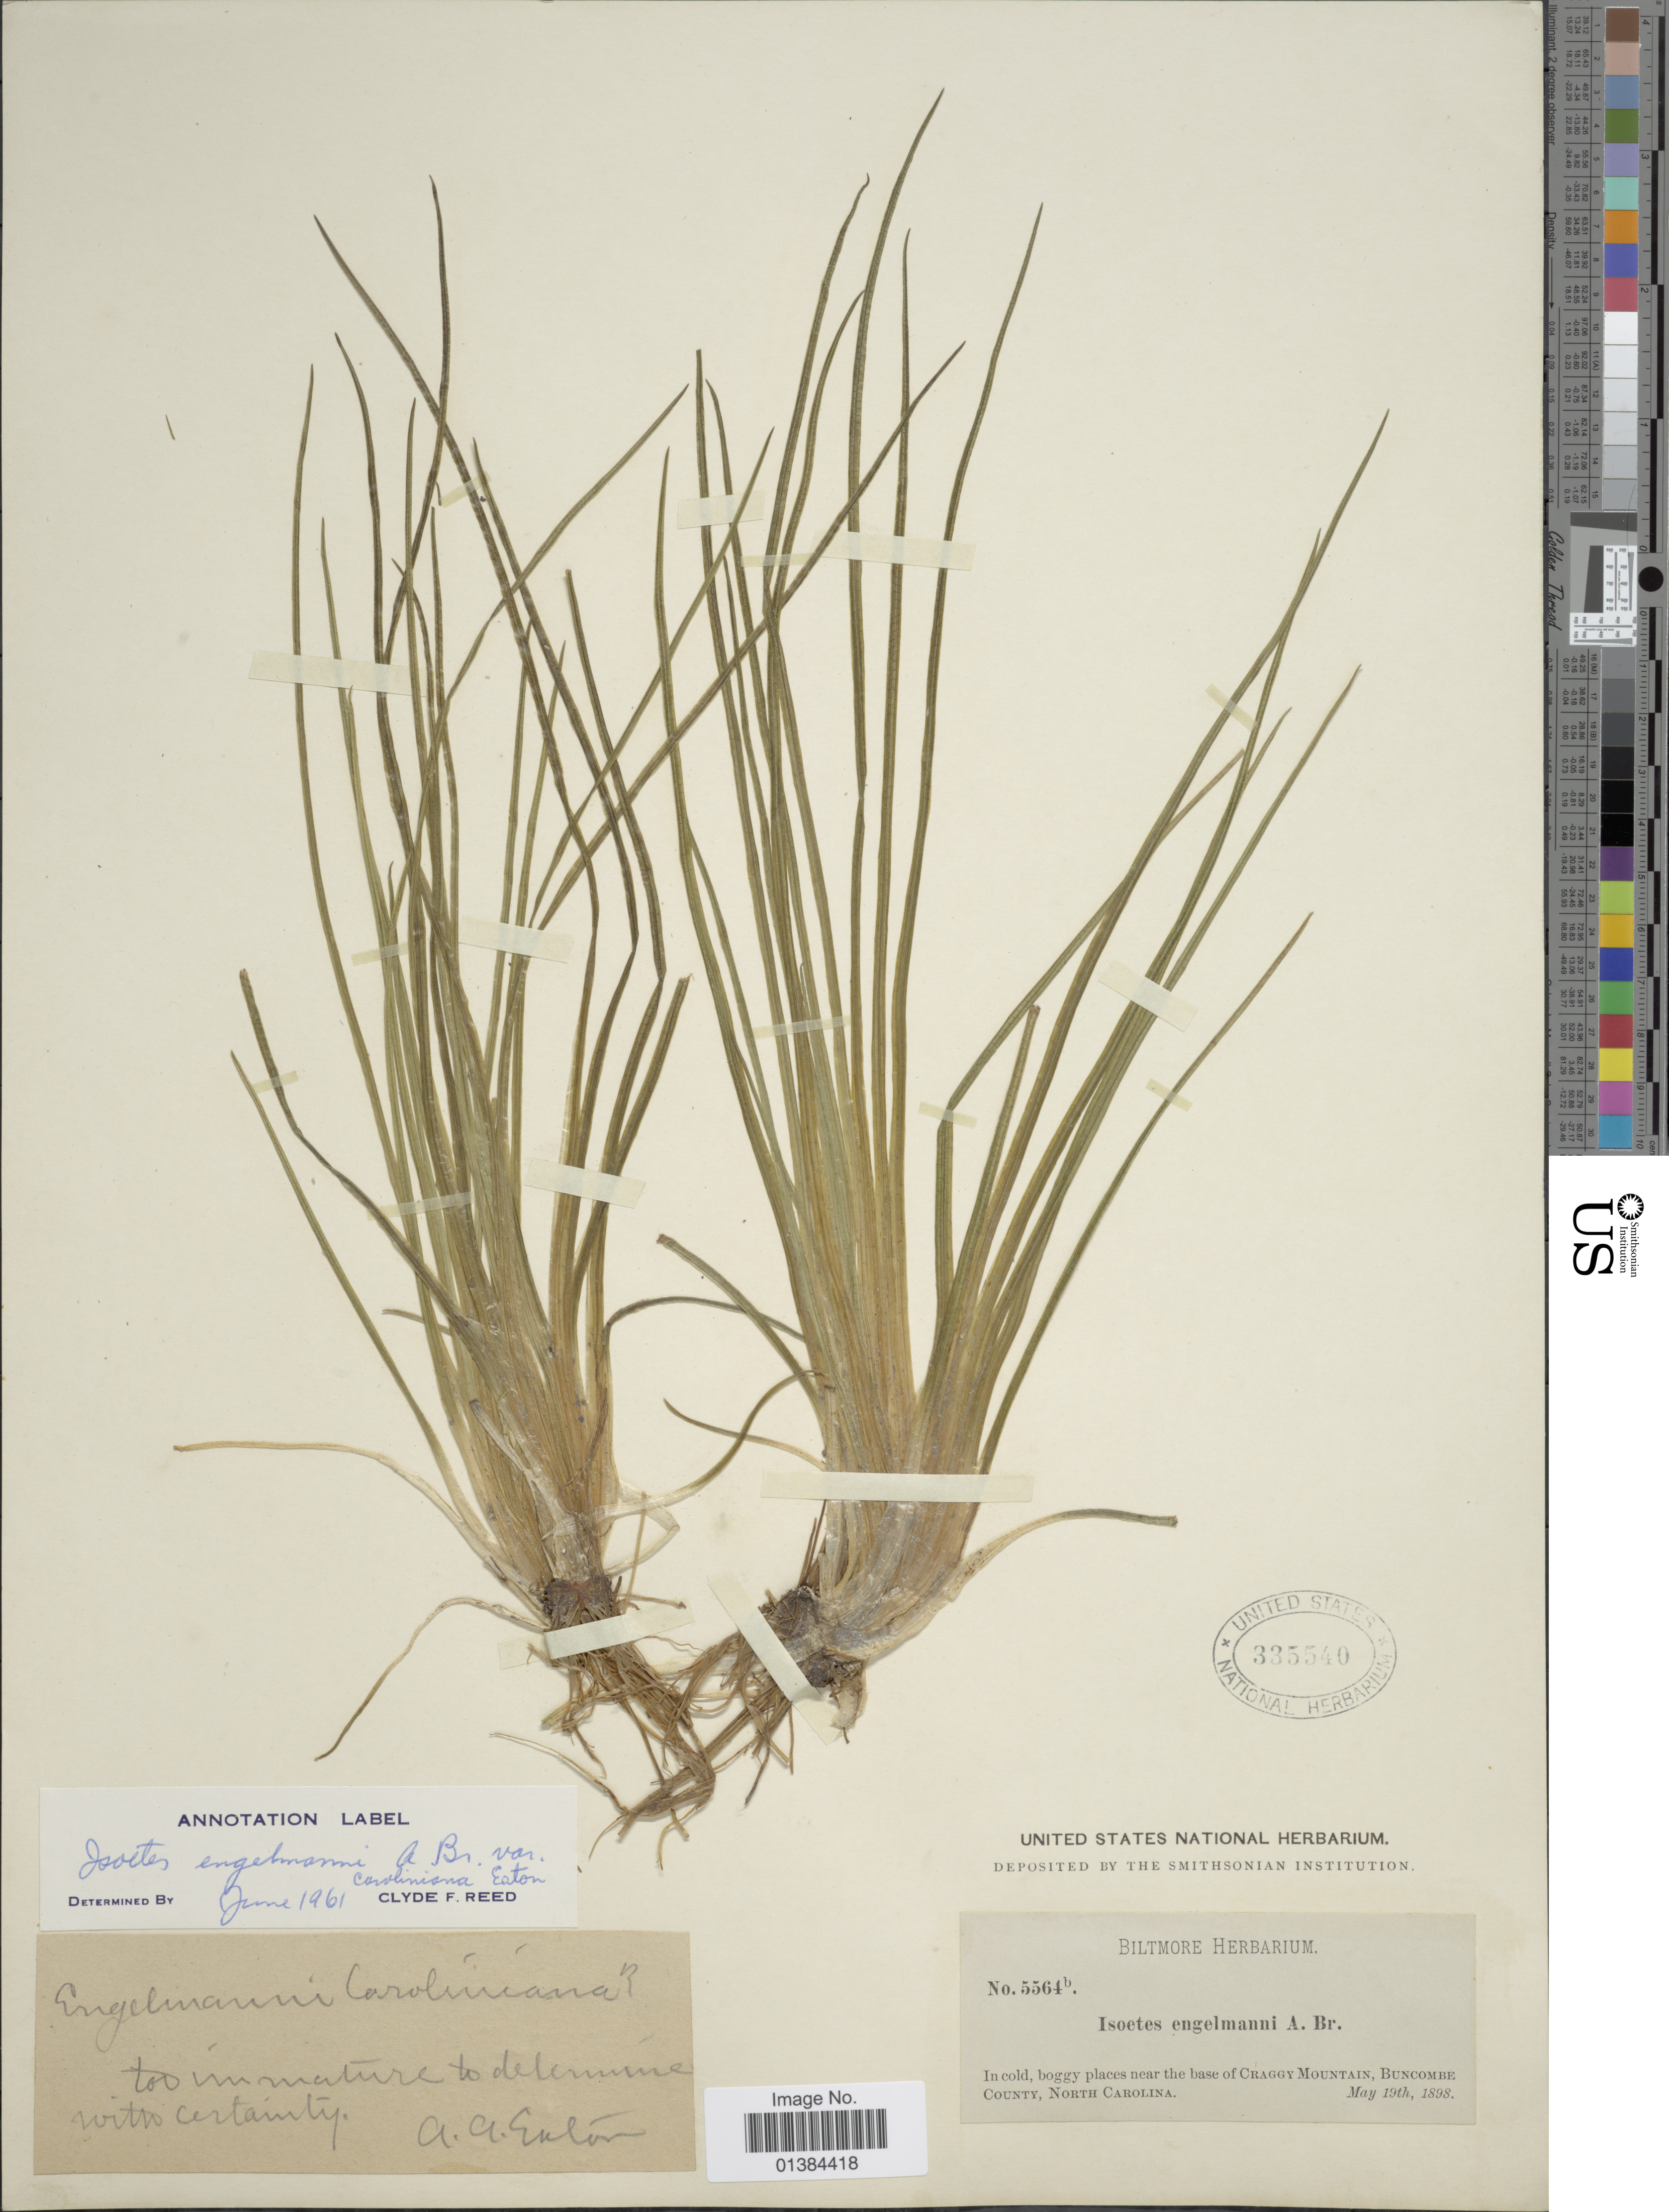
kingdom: Plantae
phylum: Tracheophyta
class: Lycopodiopsida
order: Isoetales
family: Isoetaceae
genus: Isoetes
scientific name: Isoetes engelmannii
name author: A. Braun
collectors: ex herb. Biltmore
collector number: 5564b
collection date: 1898-05-19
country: United States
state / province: North Carolina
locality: In cold, boggy places near the base of Craggy Mountain, Buncombe County.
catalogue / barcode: US 335540